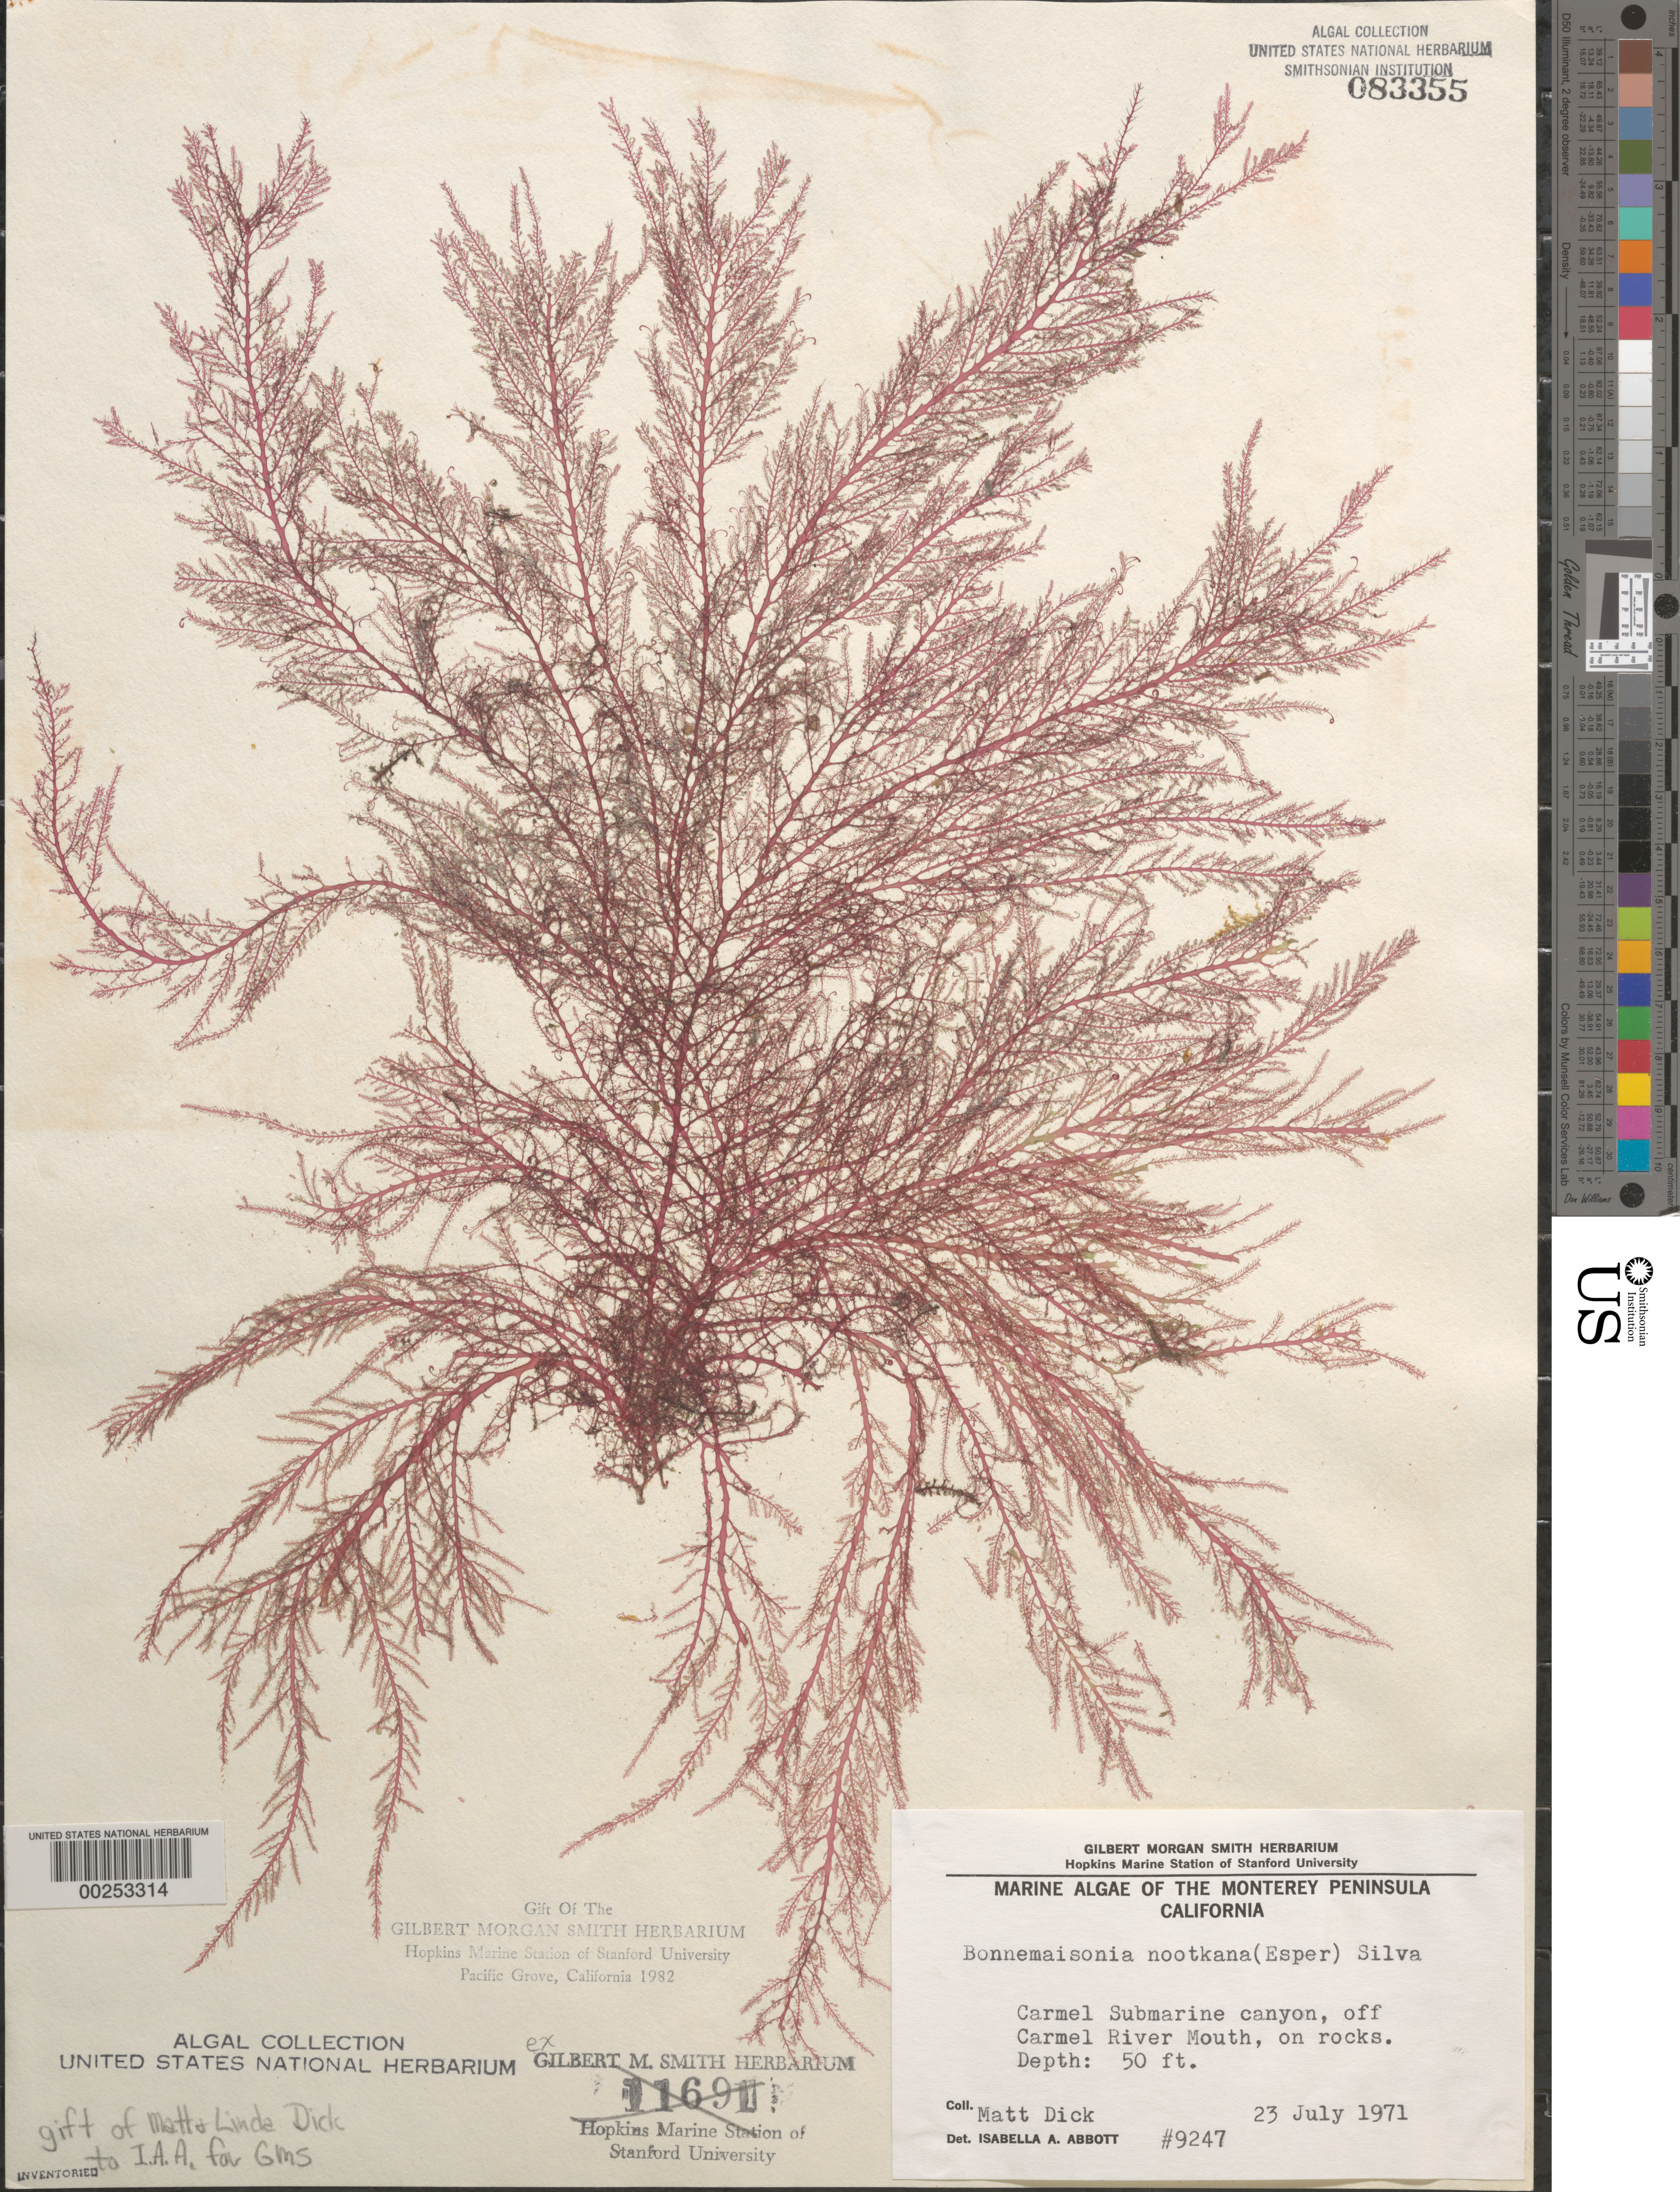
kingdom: Plantae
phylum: Rhodophyta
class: Florideophyceae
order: Bonnemaisoniales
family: Bonnemaisoniaceae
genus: Bonnemaisonia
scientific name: Bonnemaisonia nootkana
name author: (Esper) P.C. Silva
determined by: Abbott, Isabella A.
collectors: M. Dick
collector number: IAA 9247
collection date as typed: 23 Jul 1971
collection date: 1971-07-23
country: United States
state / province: California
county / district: Monterey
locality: Carmel Submarine Canyon, off Carmel River mouth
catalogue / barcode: US 83355